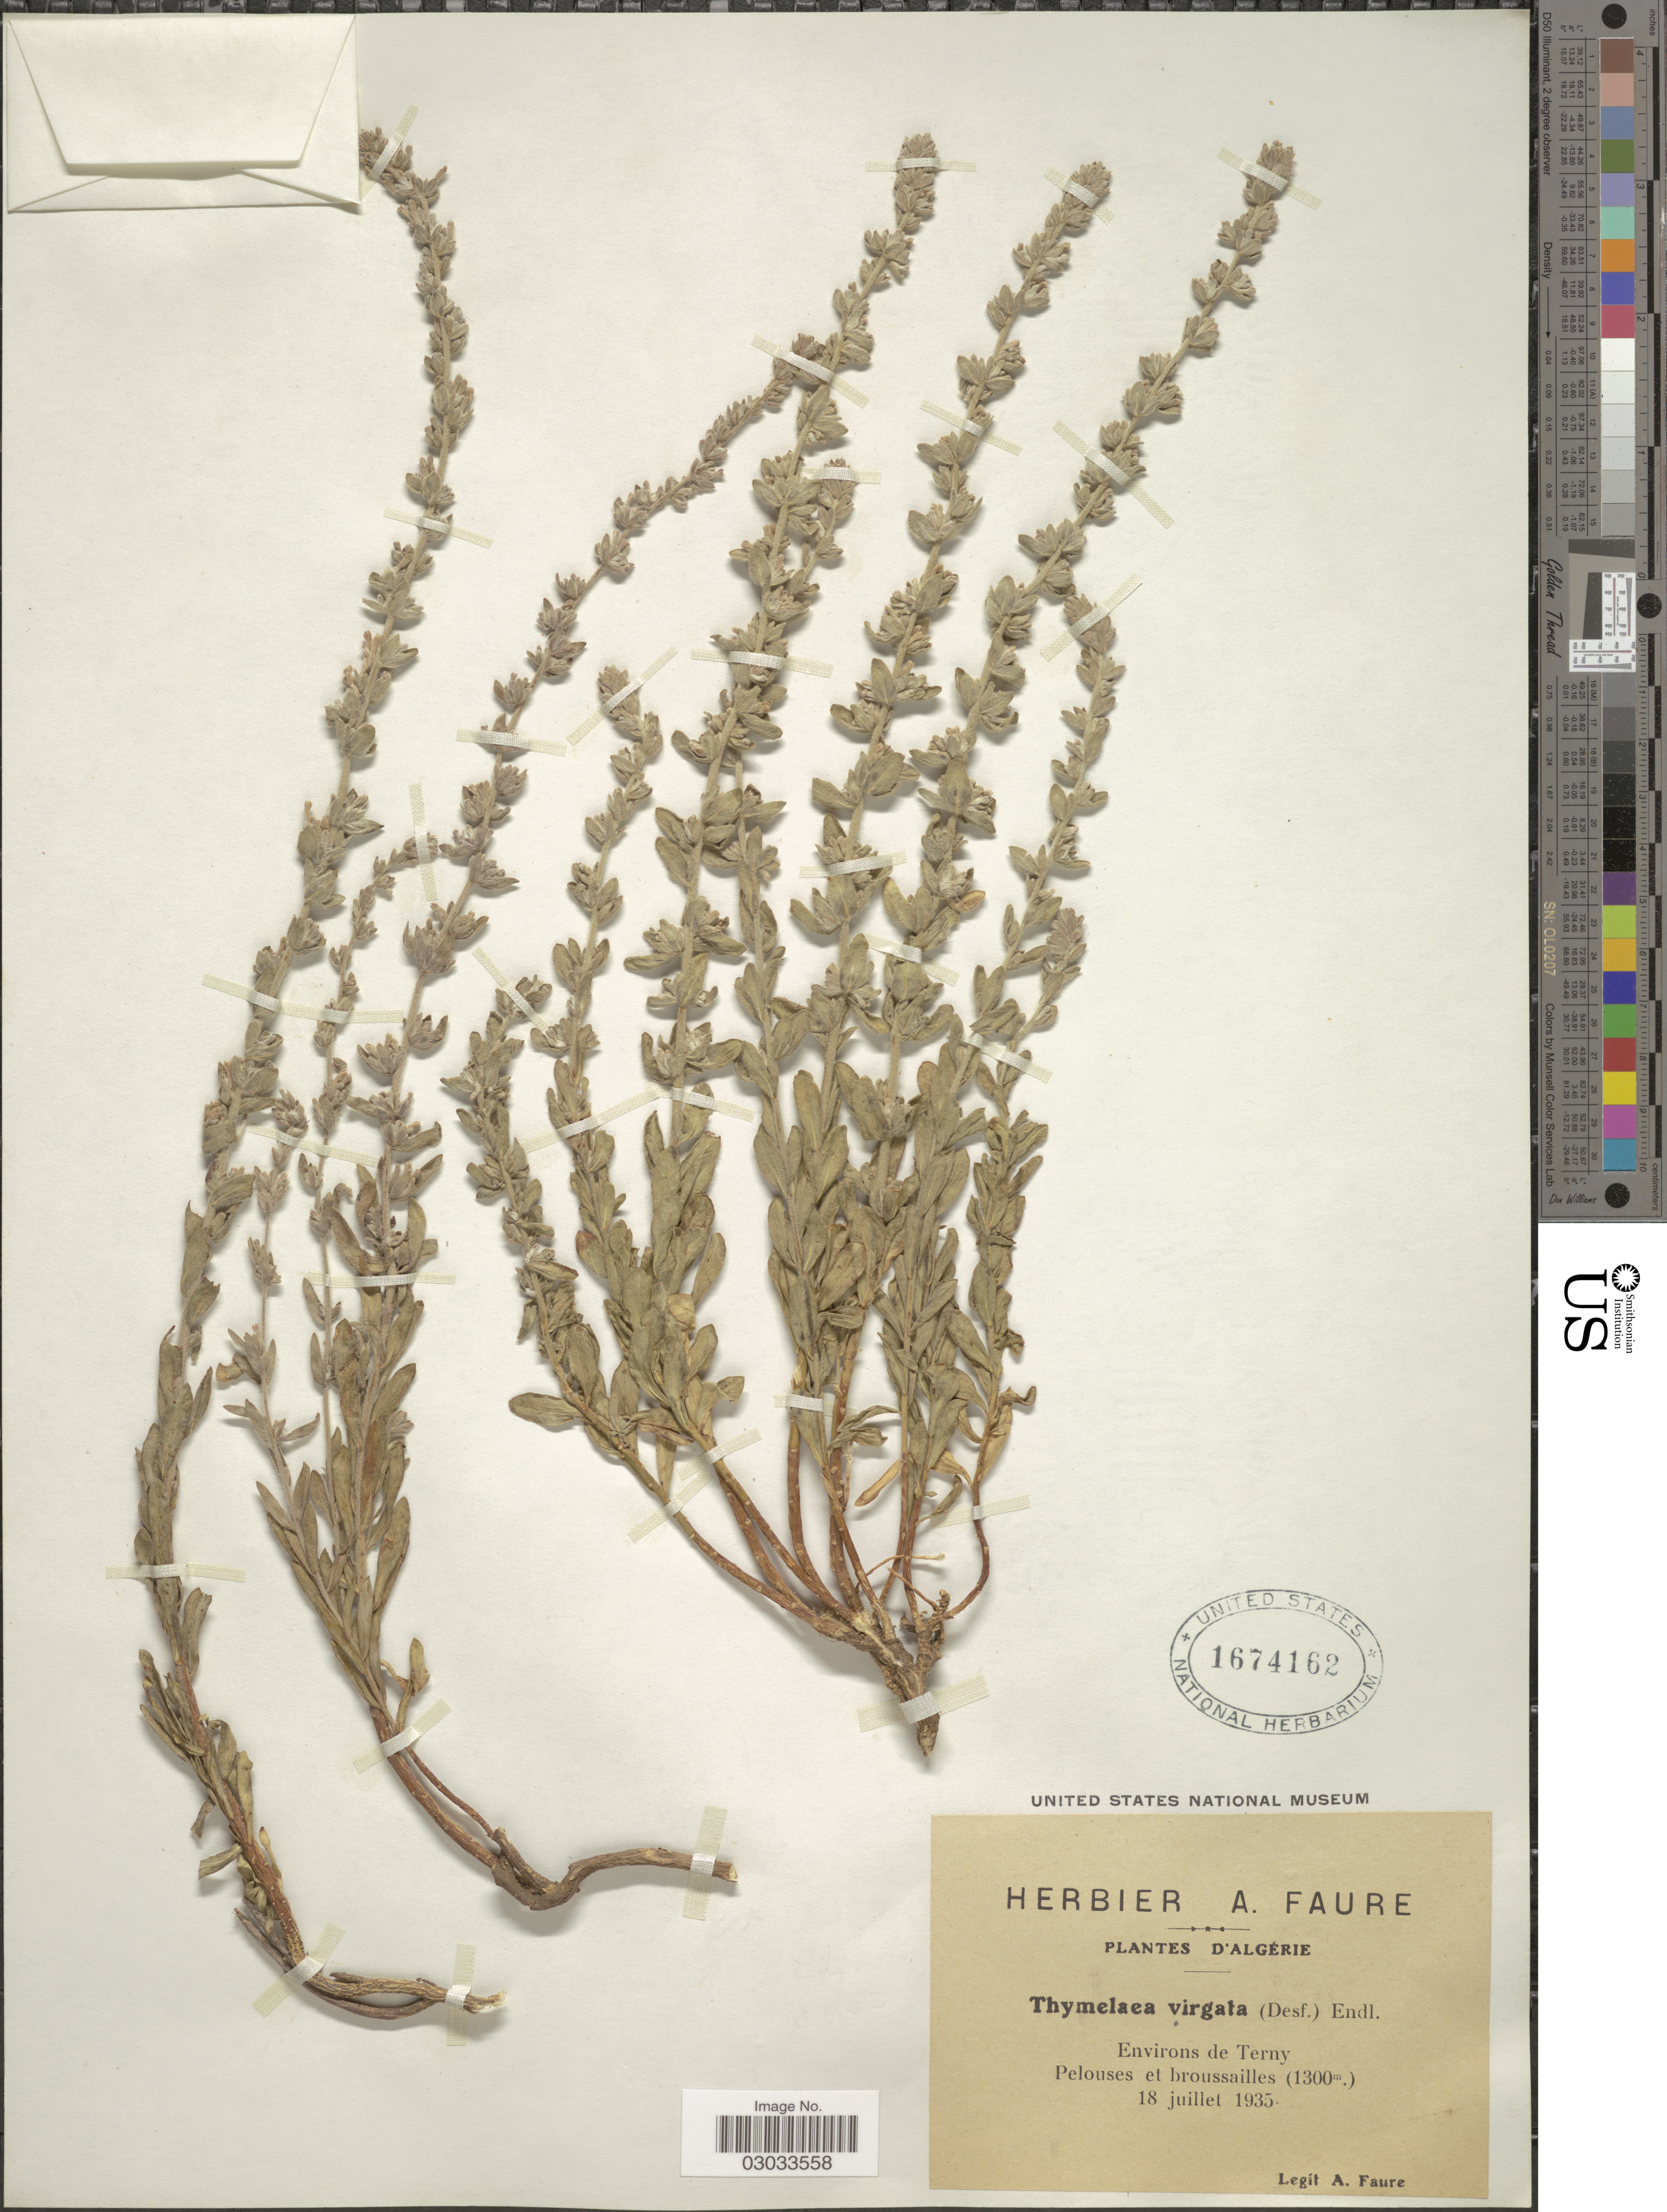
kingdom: Plantae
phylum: Tracheophyta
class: Magnoliopsida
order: Malvales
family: Thymelaeaceae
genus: Thymelaea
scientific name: Thymelaea virgata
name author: (Desf.) Endl.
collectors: A. Faure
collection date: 1935-07-18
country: Algeria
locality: D'Algerie. Environs de Terny. Pelouses et broussailles.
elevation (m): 1300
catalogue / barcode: US 1674162